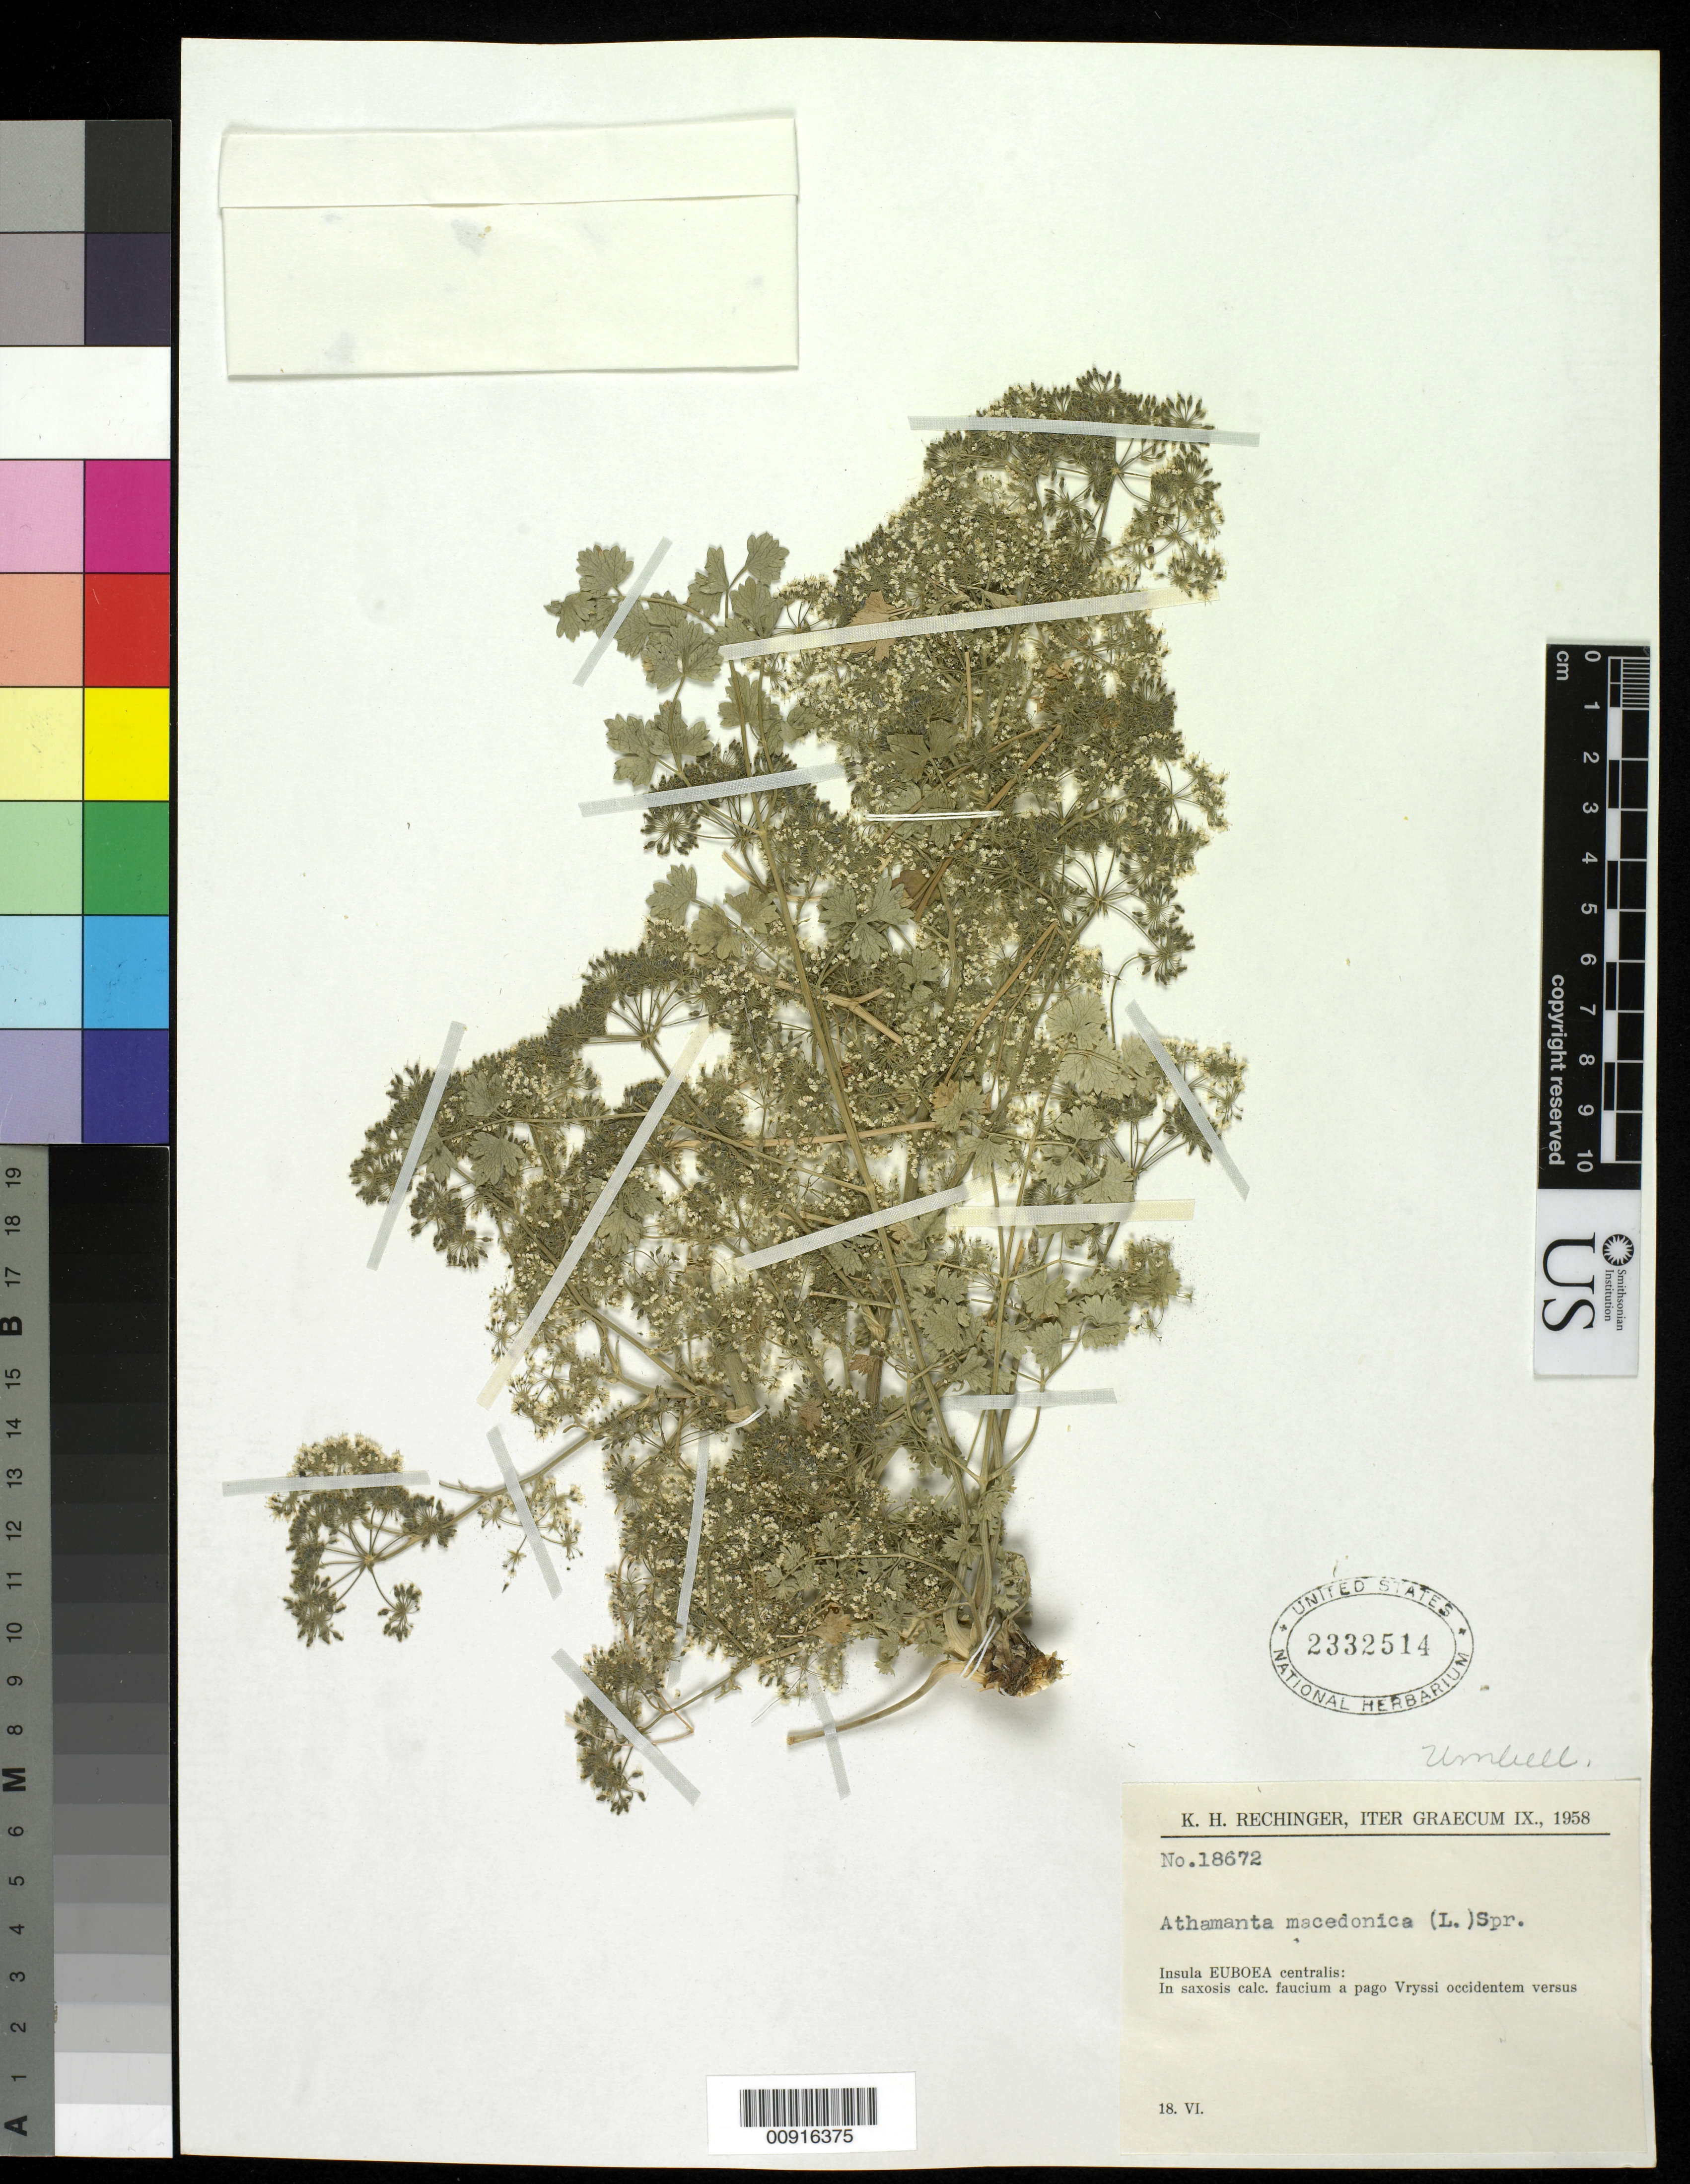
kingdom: Plantae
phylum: Tracheophyta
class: Magnoliopsida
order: Apiales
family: Apiaceae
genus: Athamanta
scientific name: Athamanta macedonica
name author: (L.) Spreng.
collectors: K. H. Rechinger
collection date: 1958-06-18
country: Greece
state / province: Central Greece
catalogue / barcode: US 2332514